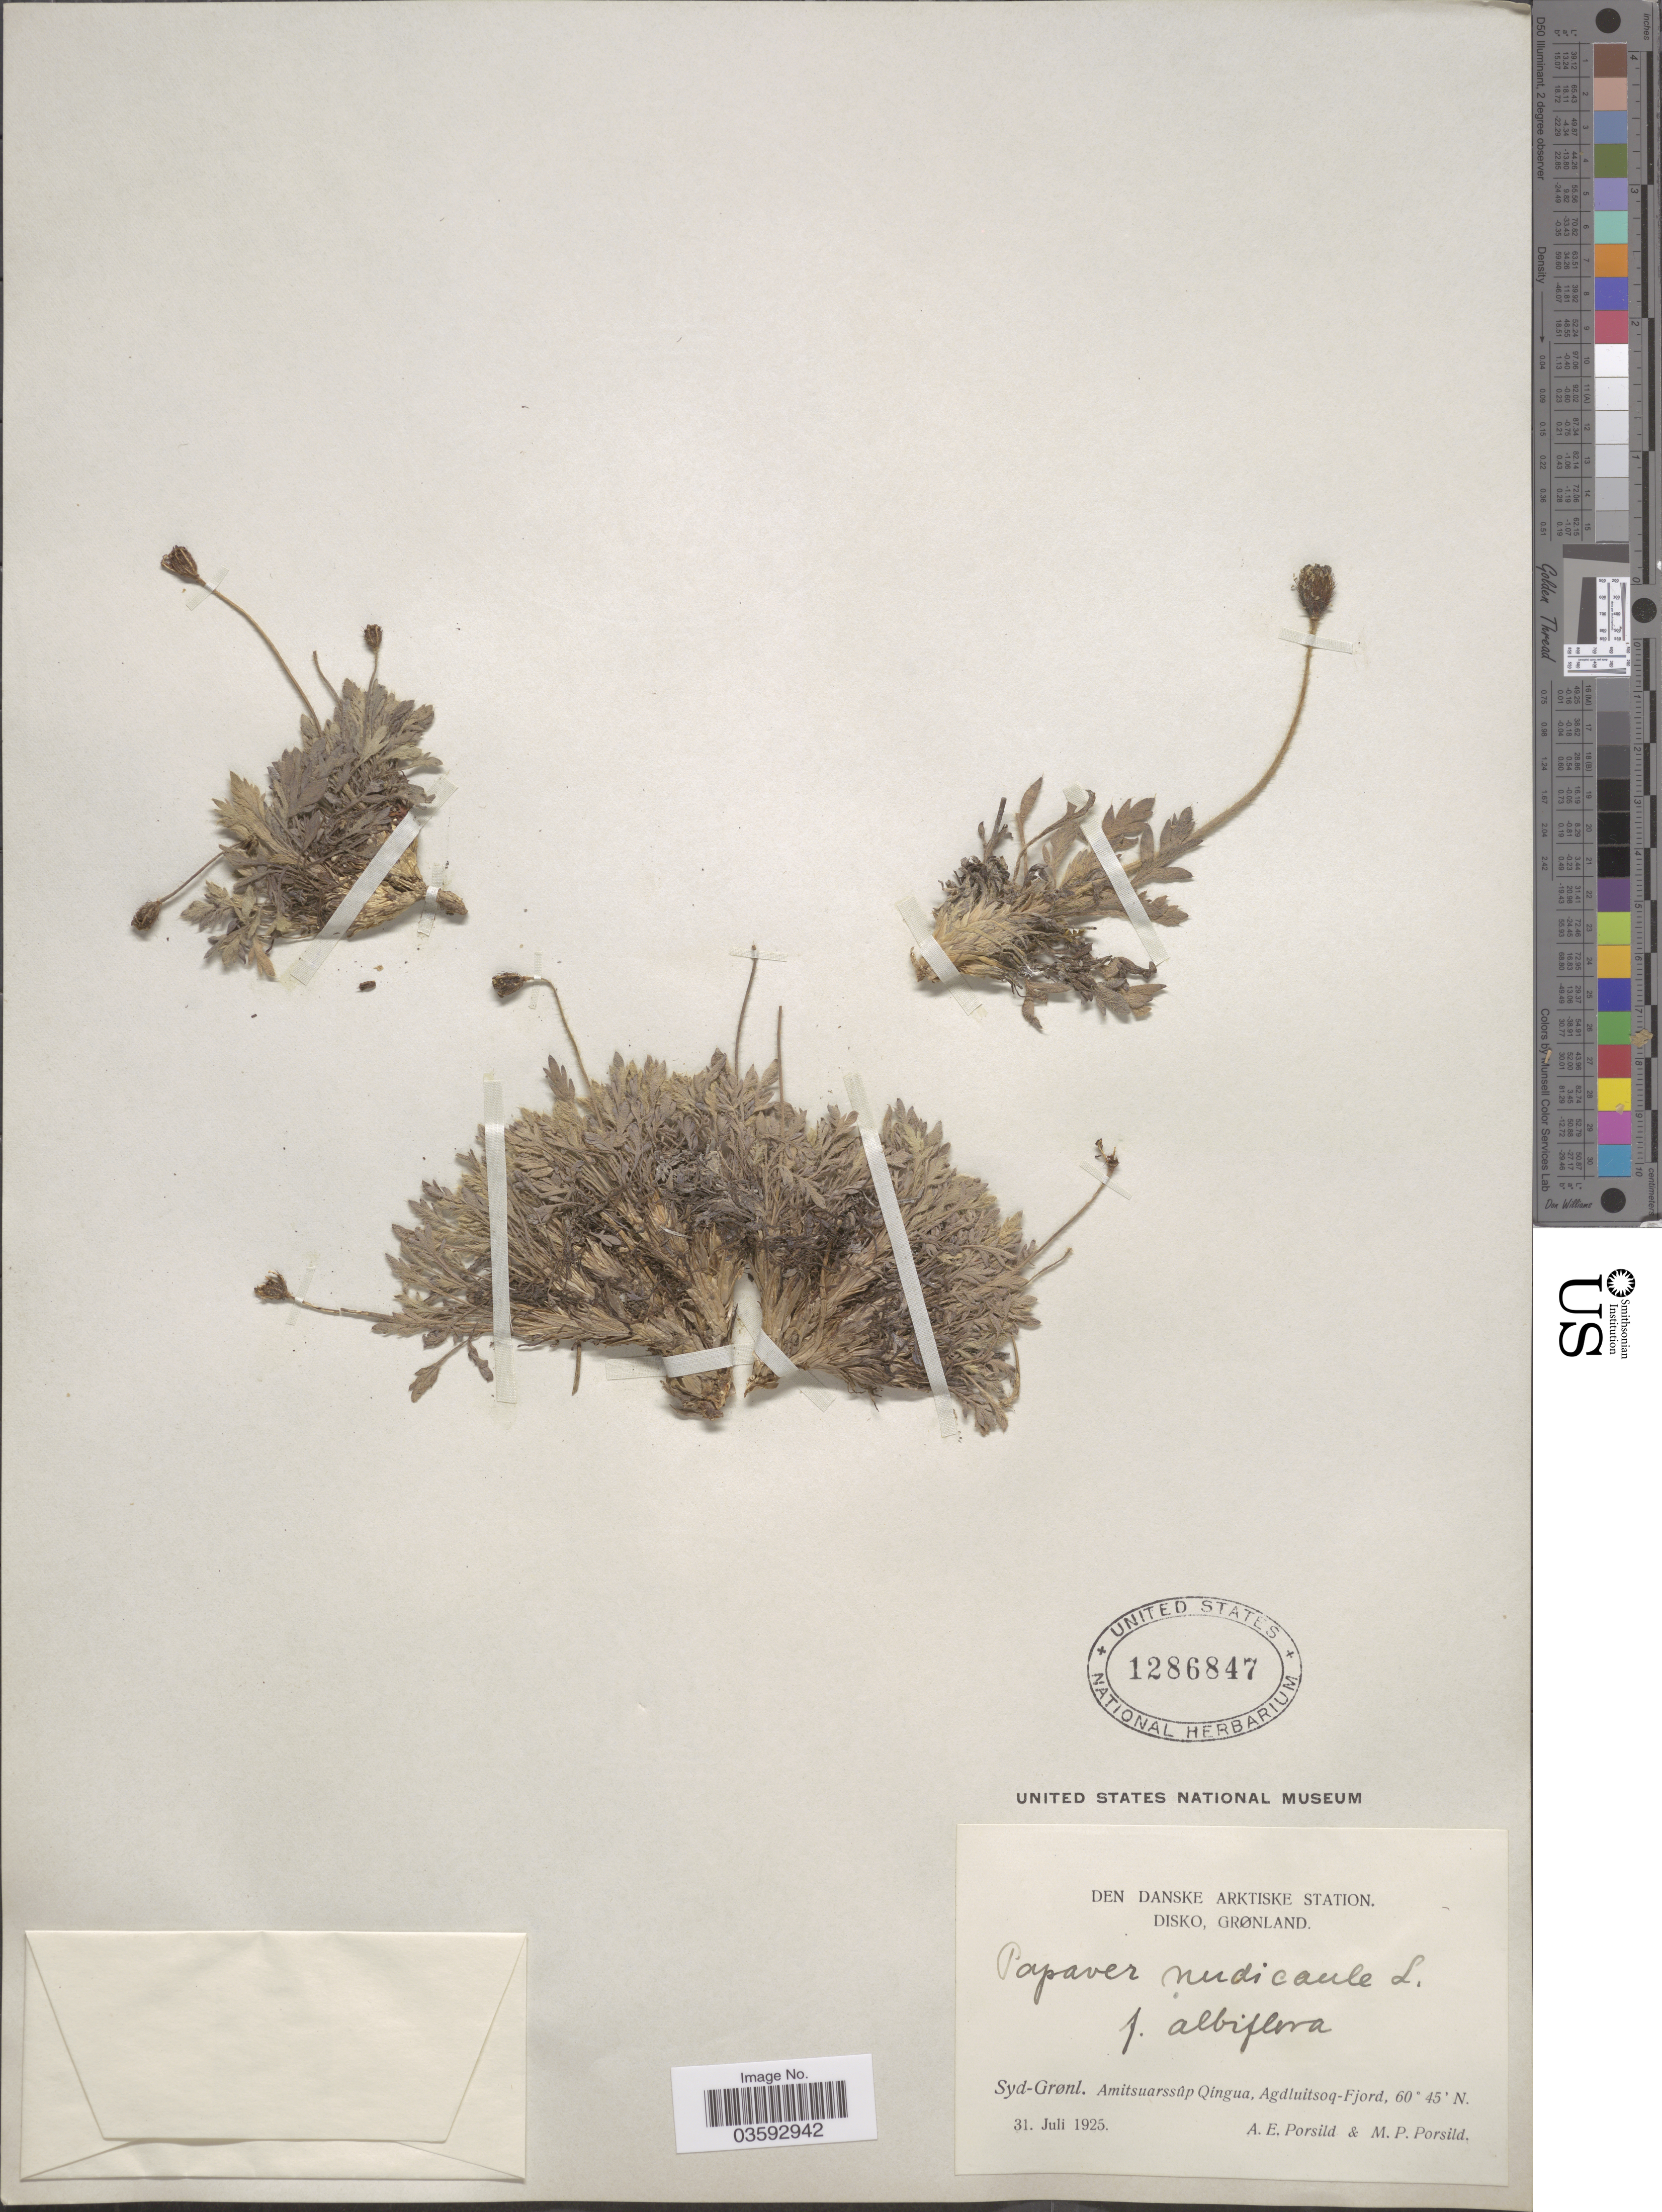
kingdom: Plantae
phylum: Tracheophyta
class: Magnoliopsida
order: Ranunculales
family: Papaveraceae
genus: Papaver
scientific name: Papaver nudicaule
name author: L.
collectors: A. E. Porsild & M. P. Porsild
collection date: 1925-07-31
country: Greenland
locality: Den Danske Arktiske Station. Disko Grønland. Syd-Grønl. Amitsuarssûp Qíngua, Agdluitsoq-Fjord.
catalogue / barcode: US 1286847